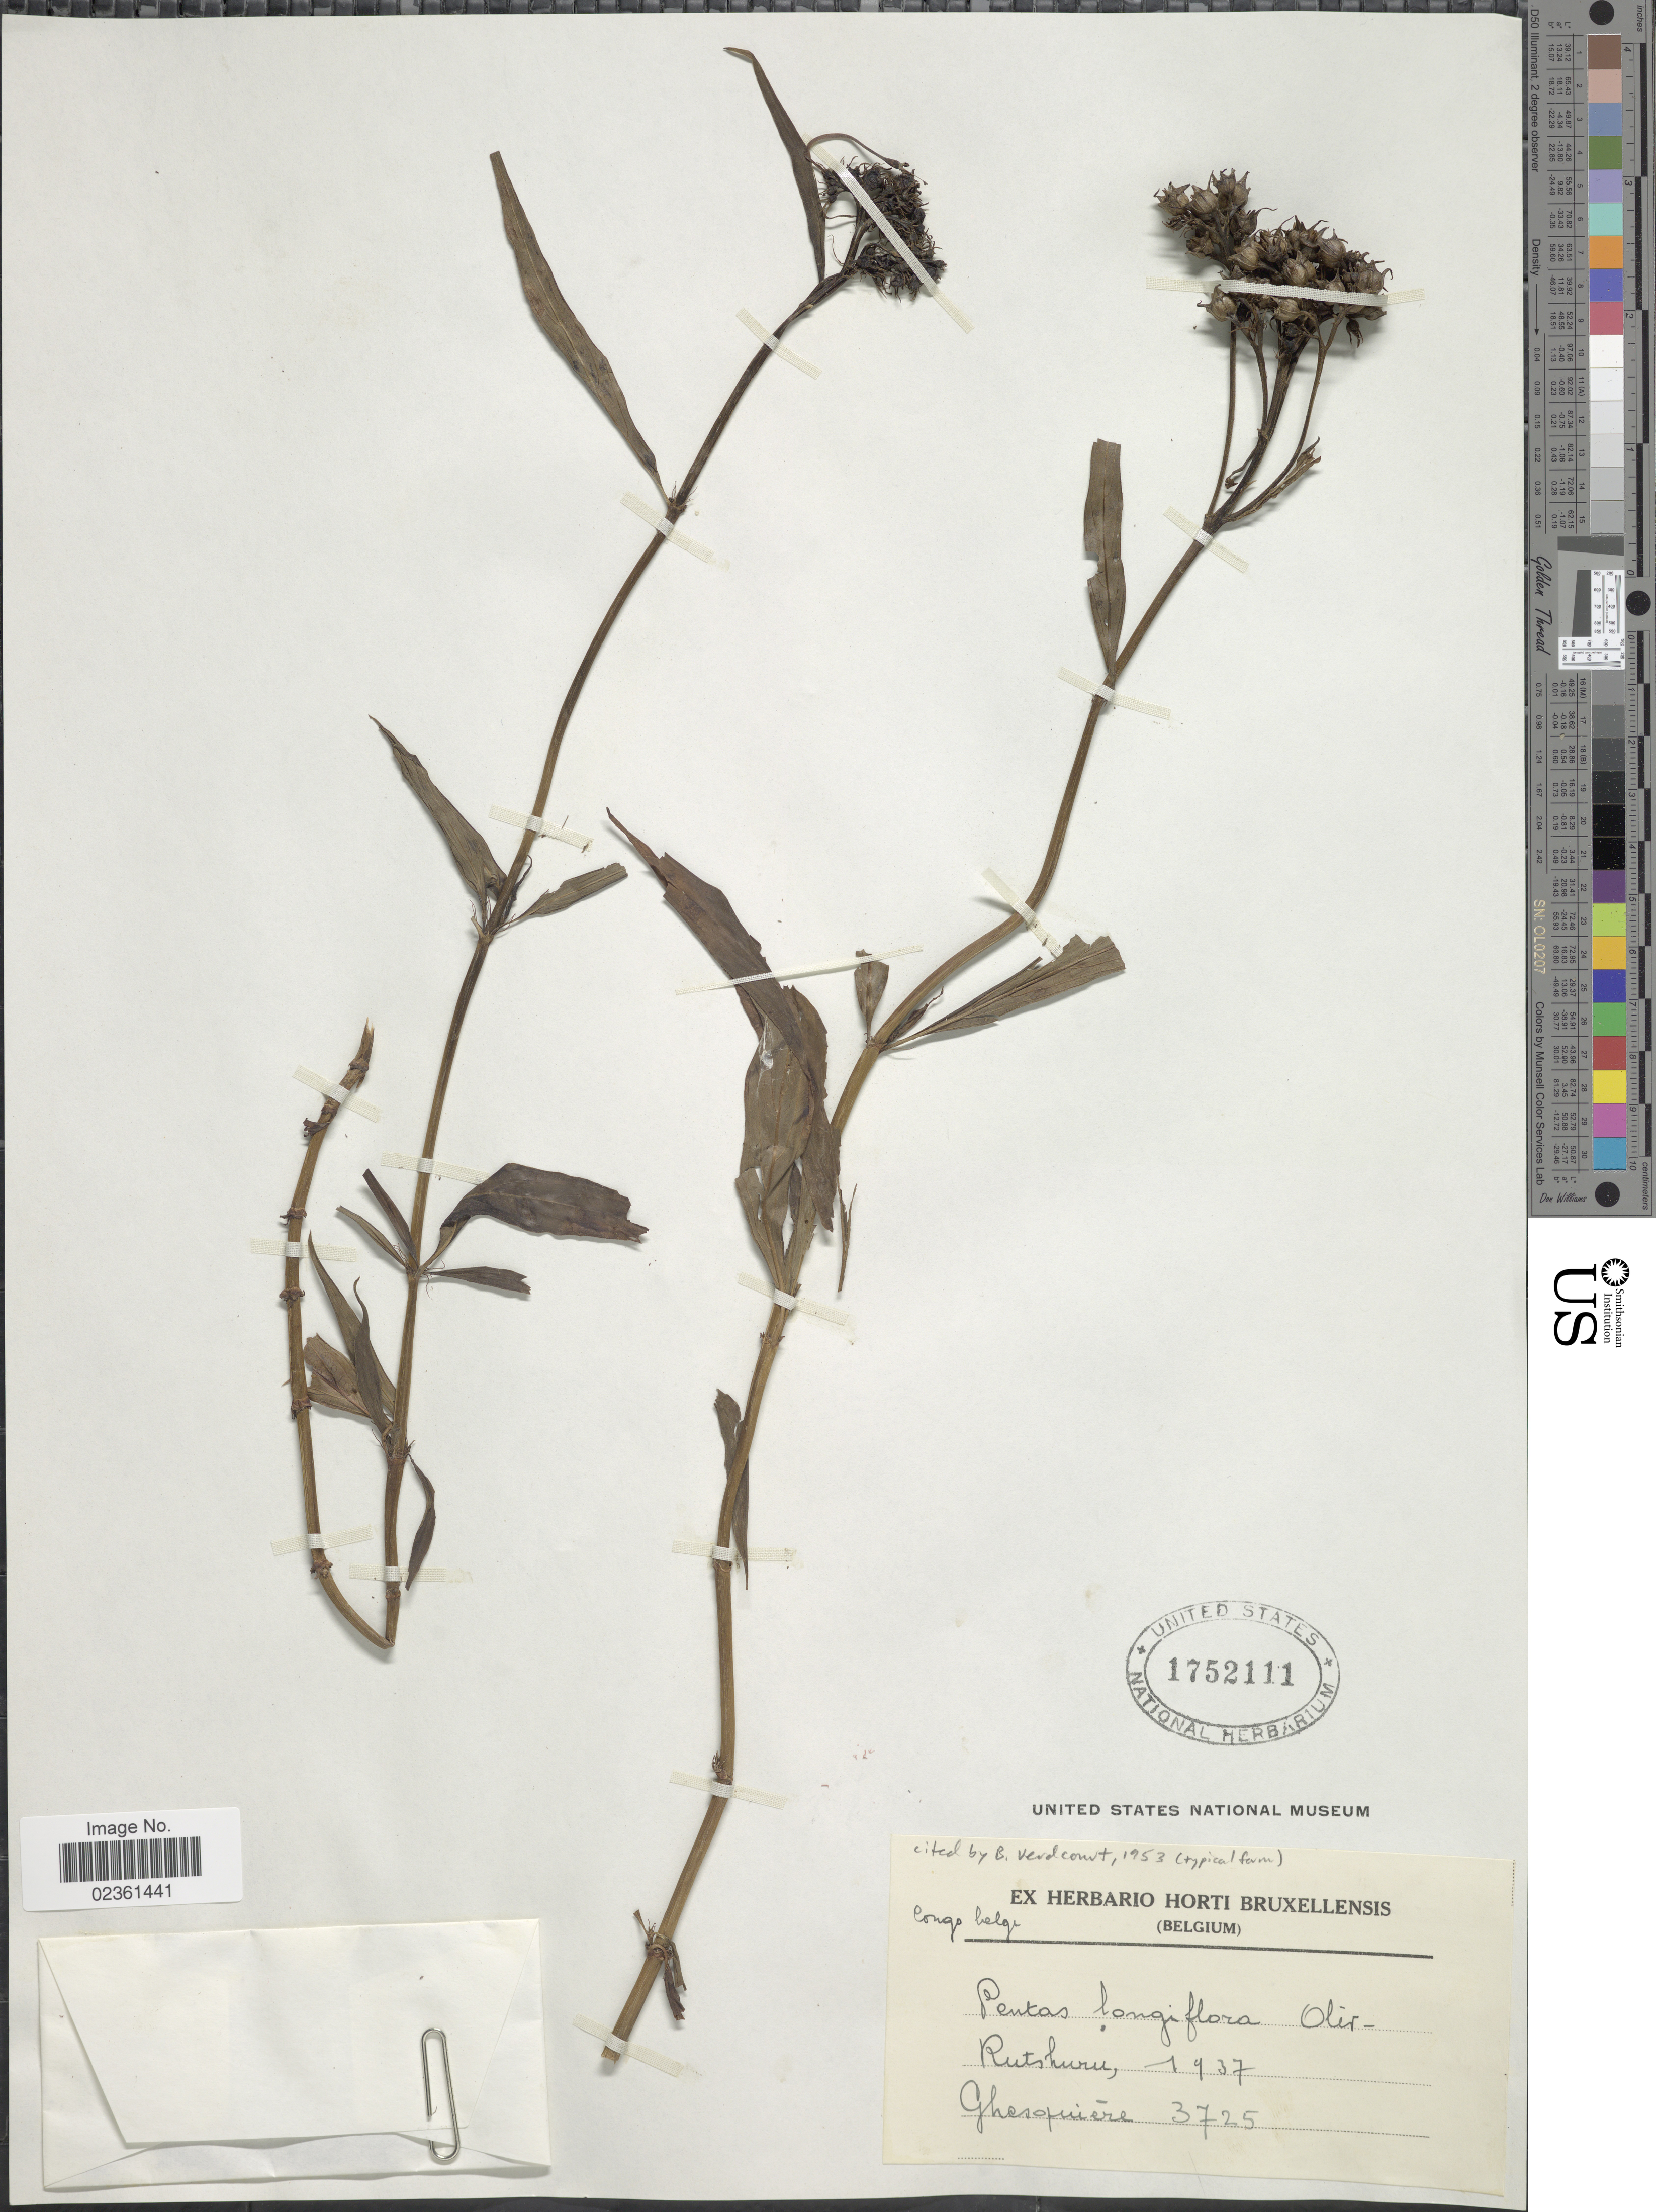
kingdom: Plantae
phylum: Tracheophyta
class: Magnoliopsida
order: Gentianales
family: Rubiaceae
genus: Pentas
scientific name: Pentas longiflora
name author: Oliv.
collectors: Ghesquière.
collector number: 3725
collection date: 1937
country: Congo, Democratic Republic of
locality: Congo Belge, Rutshuru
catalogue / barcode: US 1752111